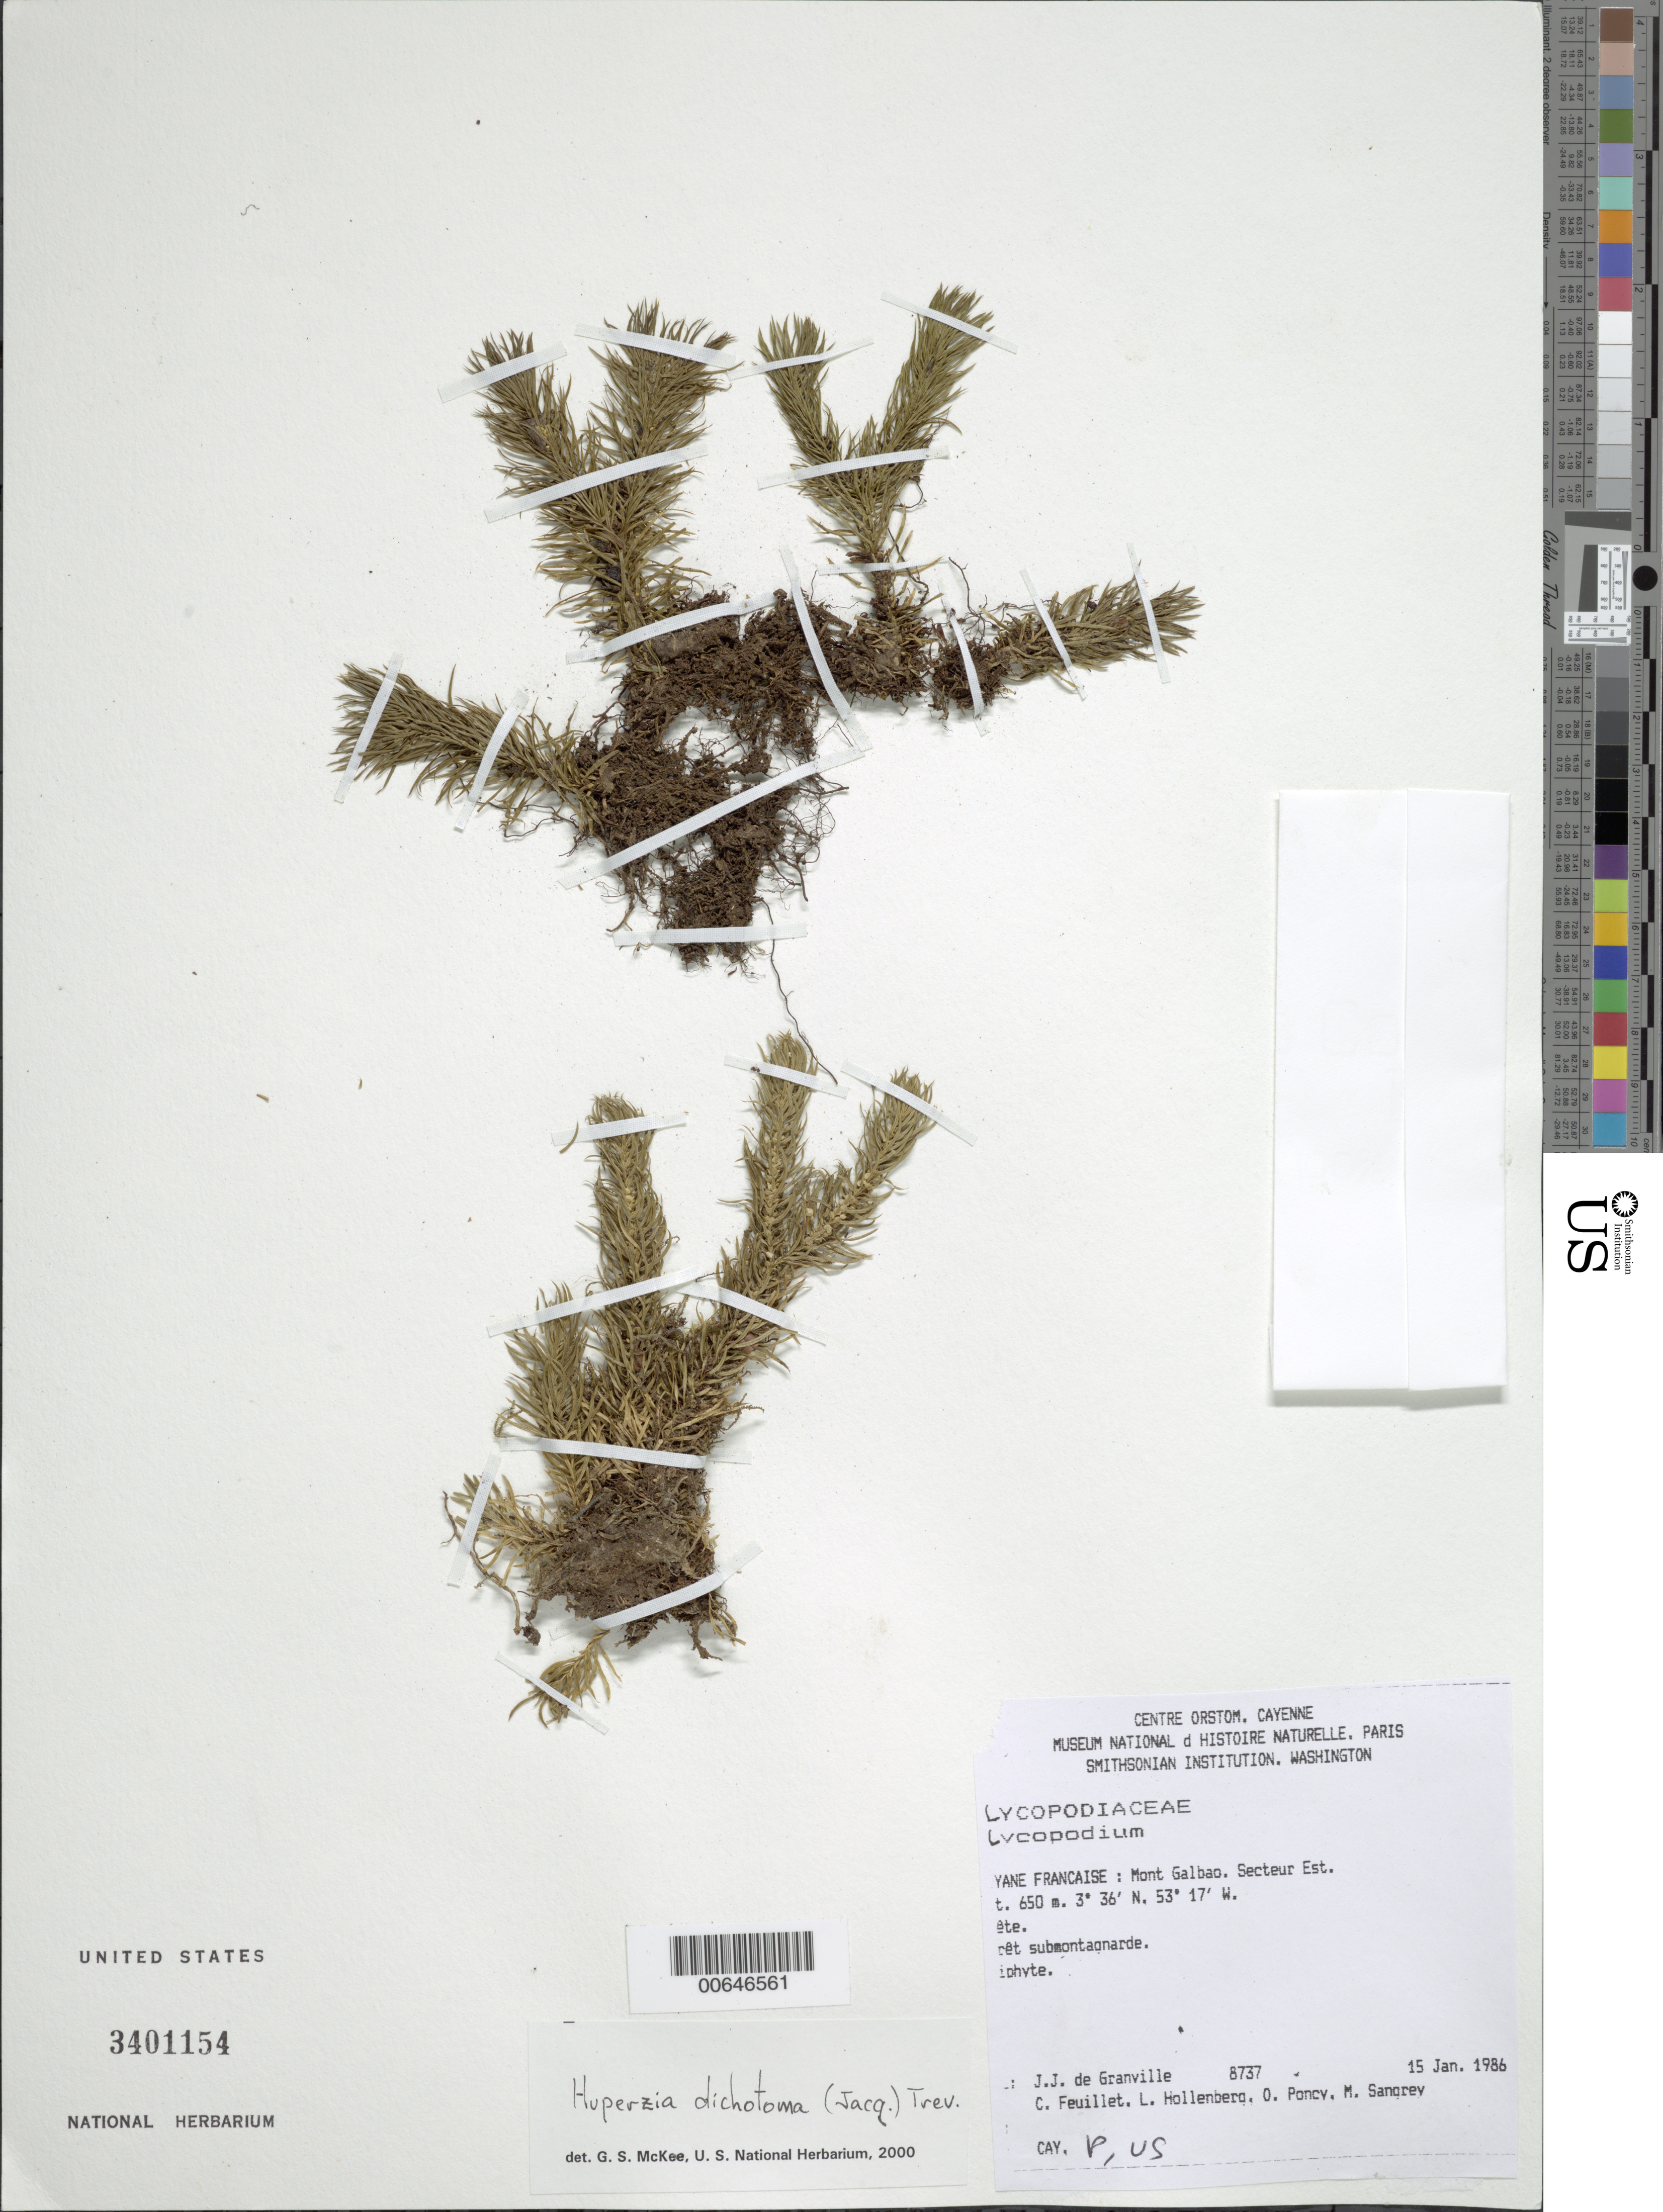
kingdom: Plantae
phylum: Tracheophyta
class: Lycopodiopsida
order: Lycopodiales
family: Lycopodiaceae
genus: Phlegmariurus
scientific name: Phlegmariurus dichotomus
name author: (Jacq.) W.H. Wagner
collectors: J.-J. de Granville, C. Feuillet, L. Hollenberg, O. Poncy & M. S. Sangrey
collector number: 8737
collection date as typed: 15-Jan-86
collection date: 1986-01-15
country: French Guiana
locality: Mont Galbao. Secteur Est. Crête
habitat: Forêt submontagnarde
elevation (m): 650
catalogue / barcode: US 3401154